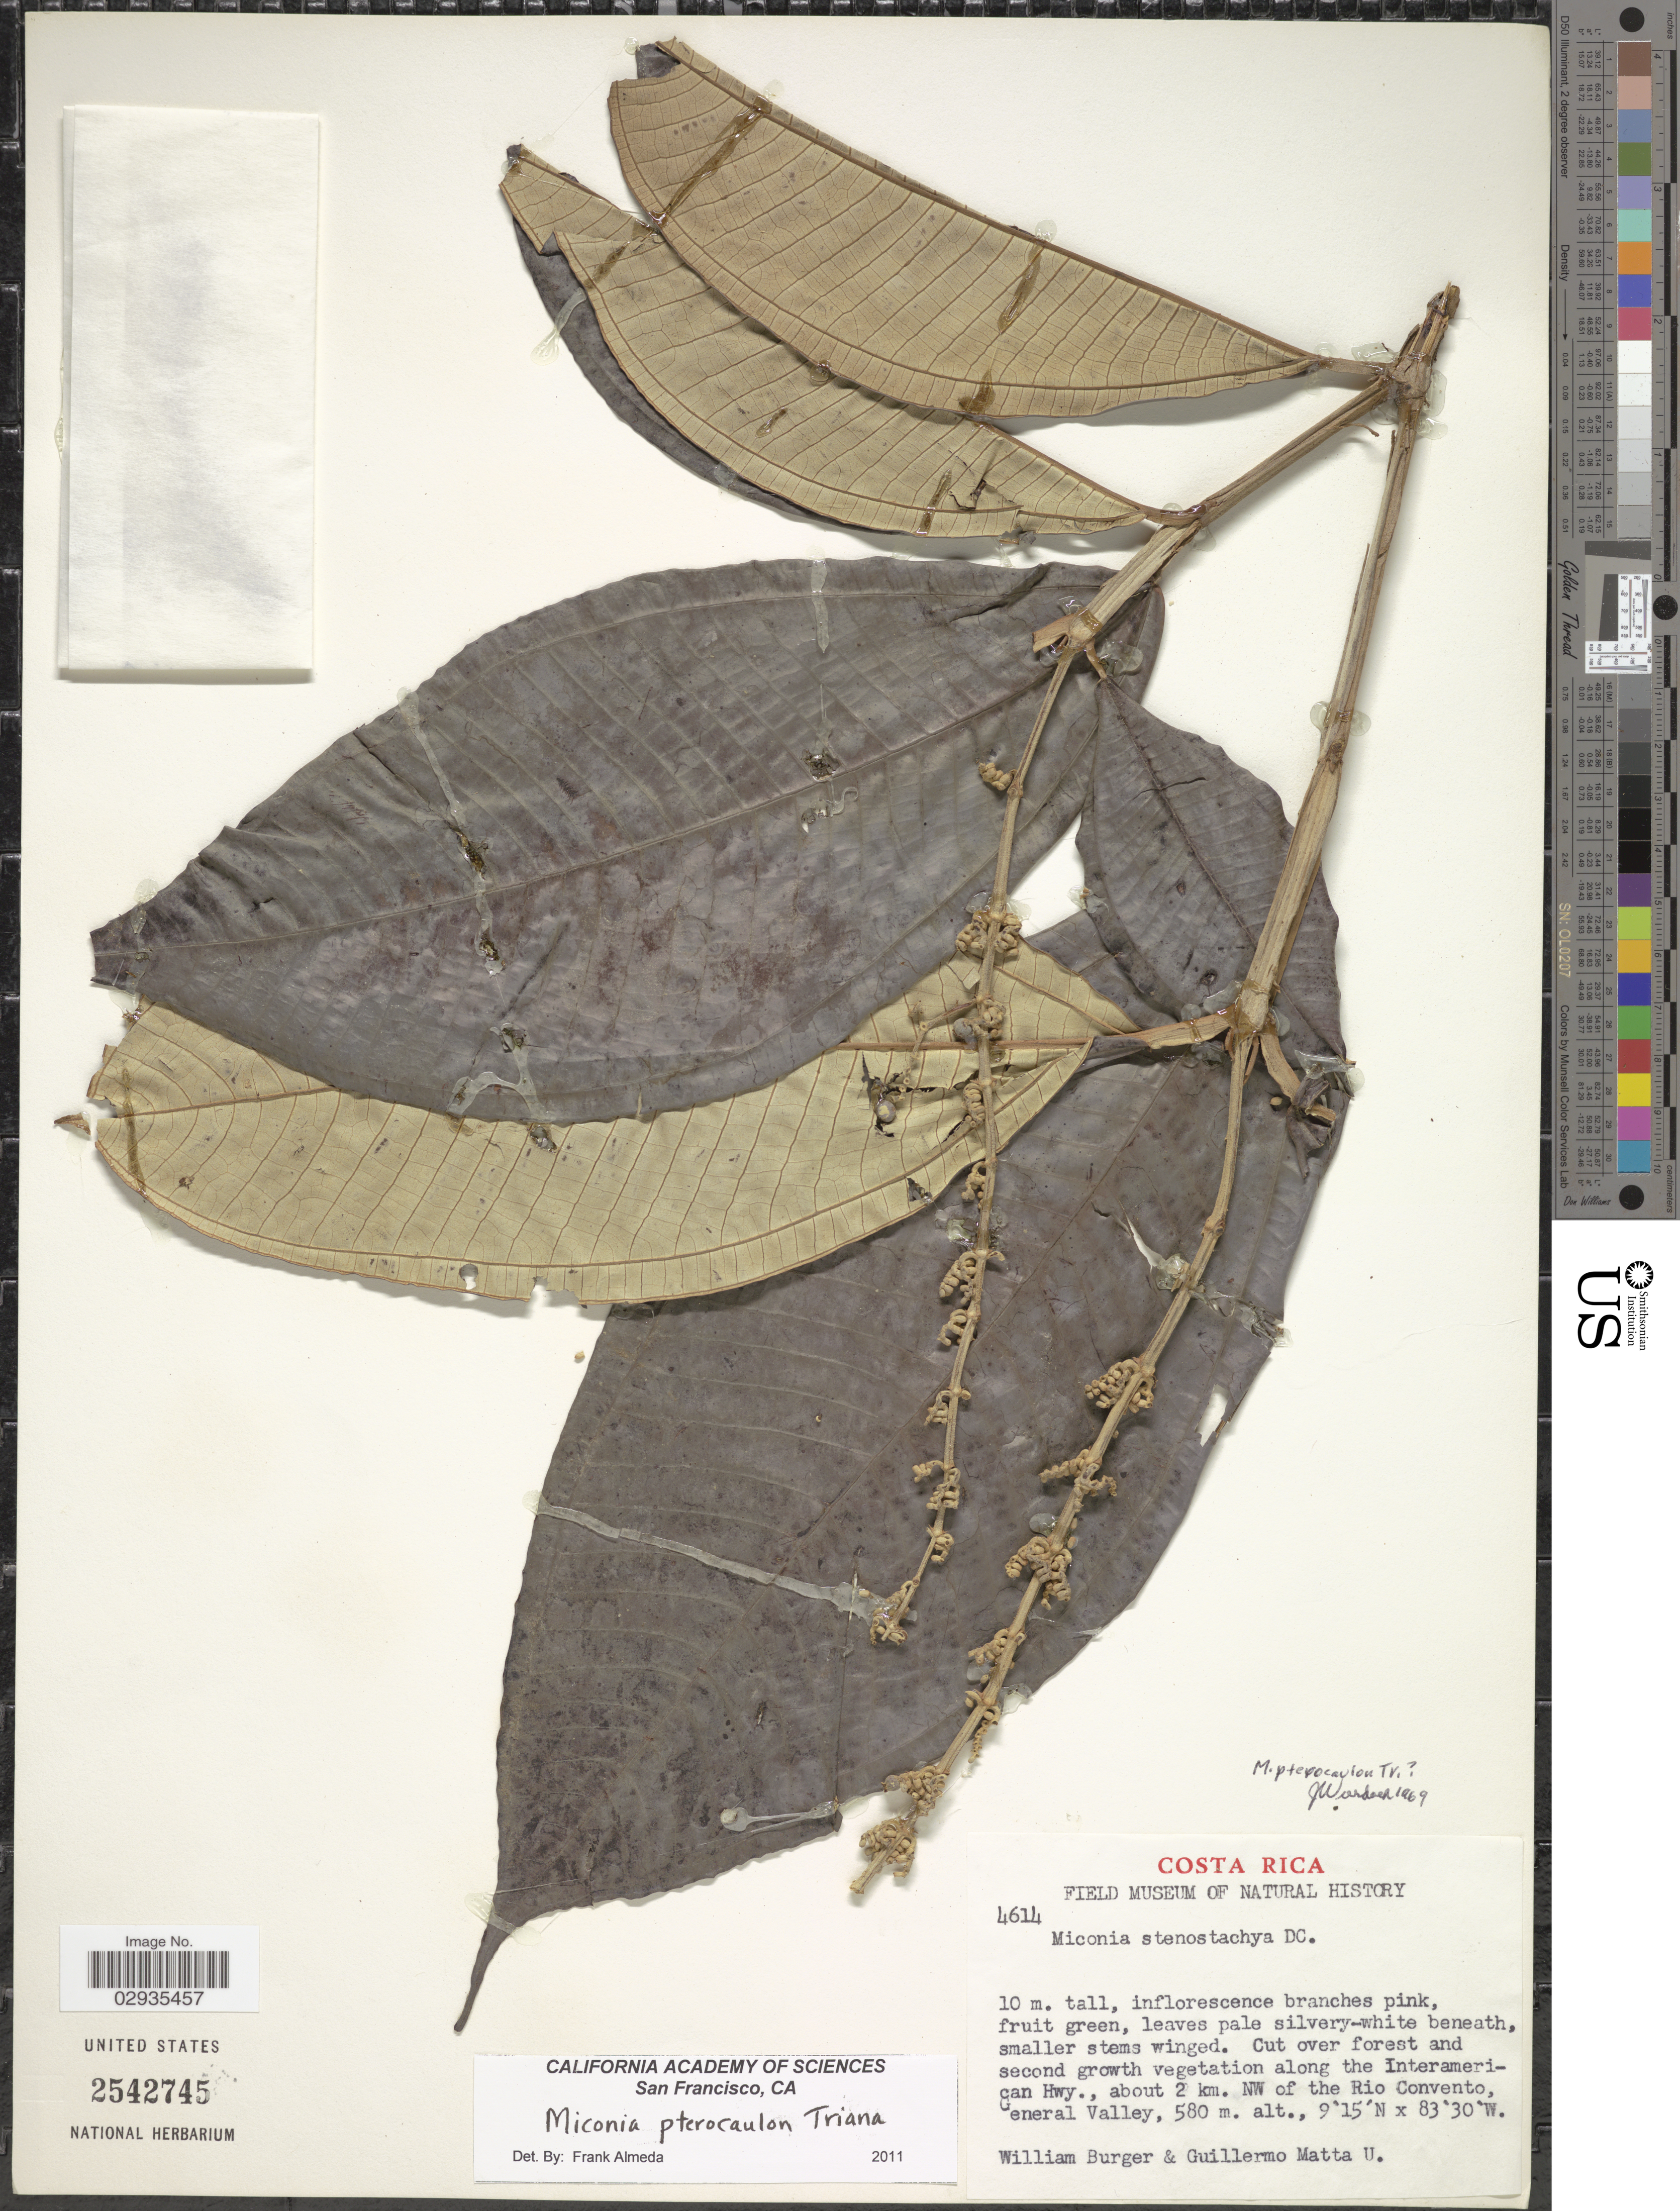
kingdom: Plantae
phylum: Tracheophyta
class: Magnoliopsida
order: Myrtales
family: Melastomataceae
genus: Miconia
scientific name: Miconia pterocaulon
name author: Triana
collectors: W. Burger & G. Matta U.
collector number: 4614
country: Costa Rica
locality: Cut over forest and second growth vegetation along the Interamerican Hwy., about 2 km. NW of the Rio Convento, General Valley.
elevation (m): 580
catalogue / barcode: US 2542745